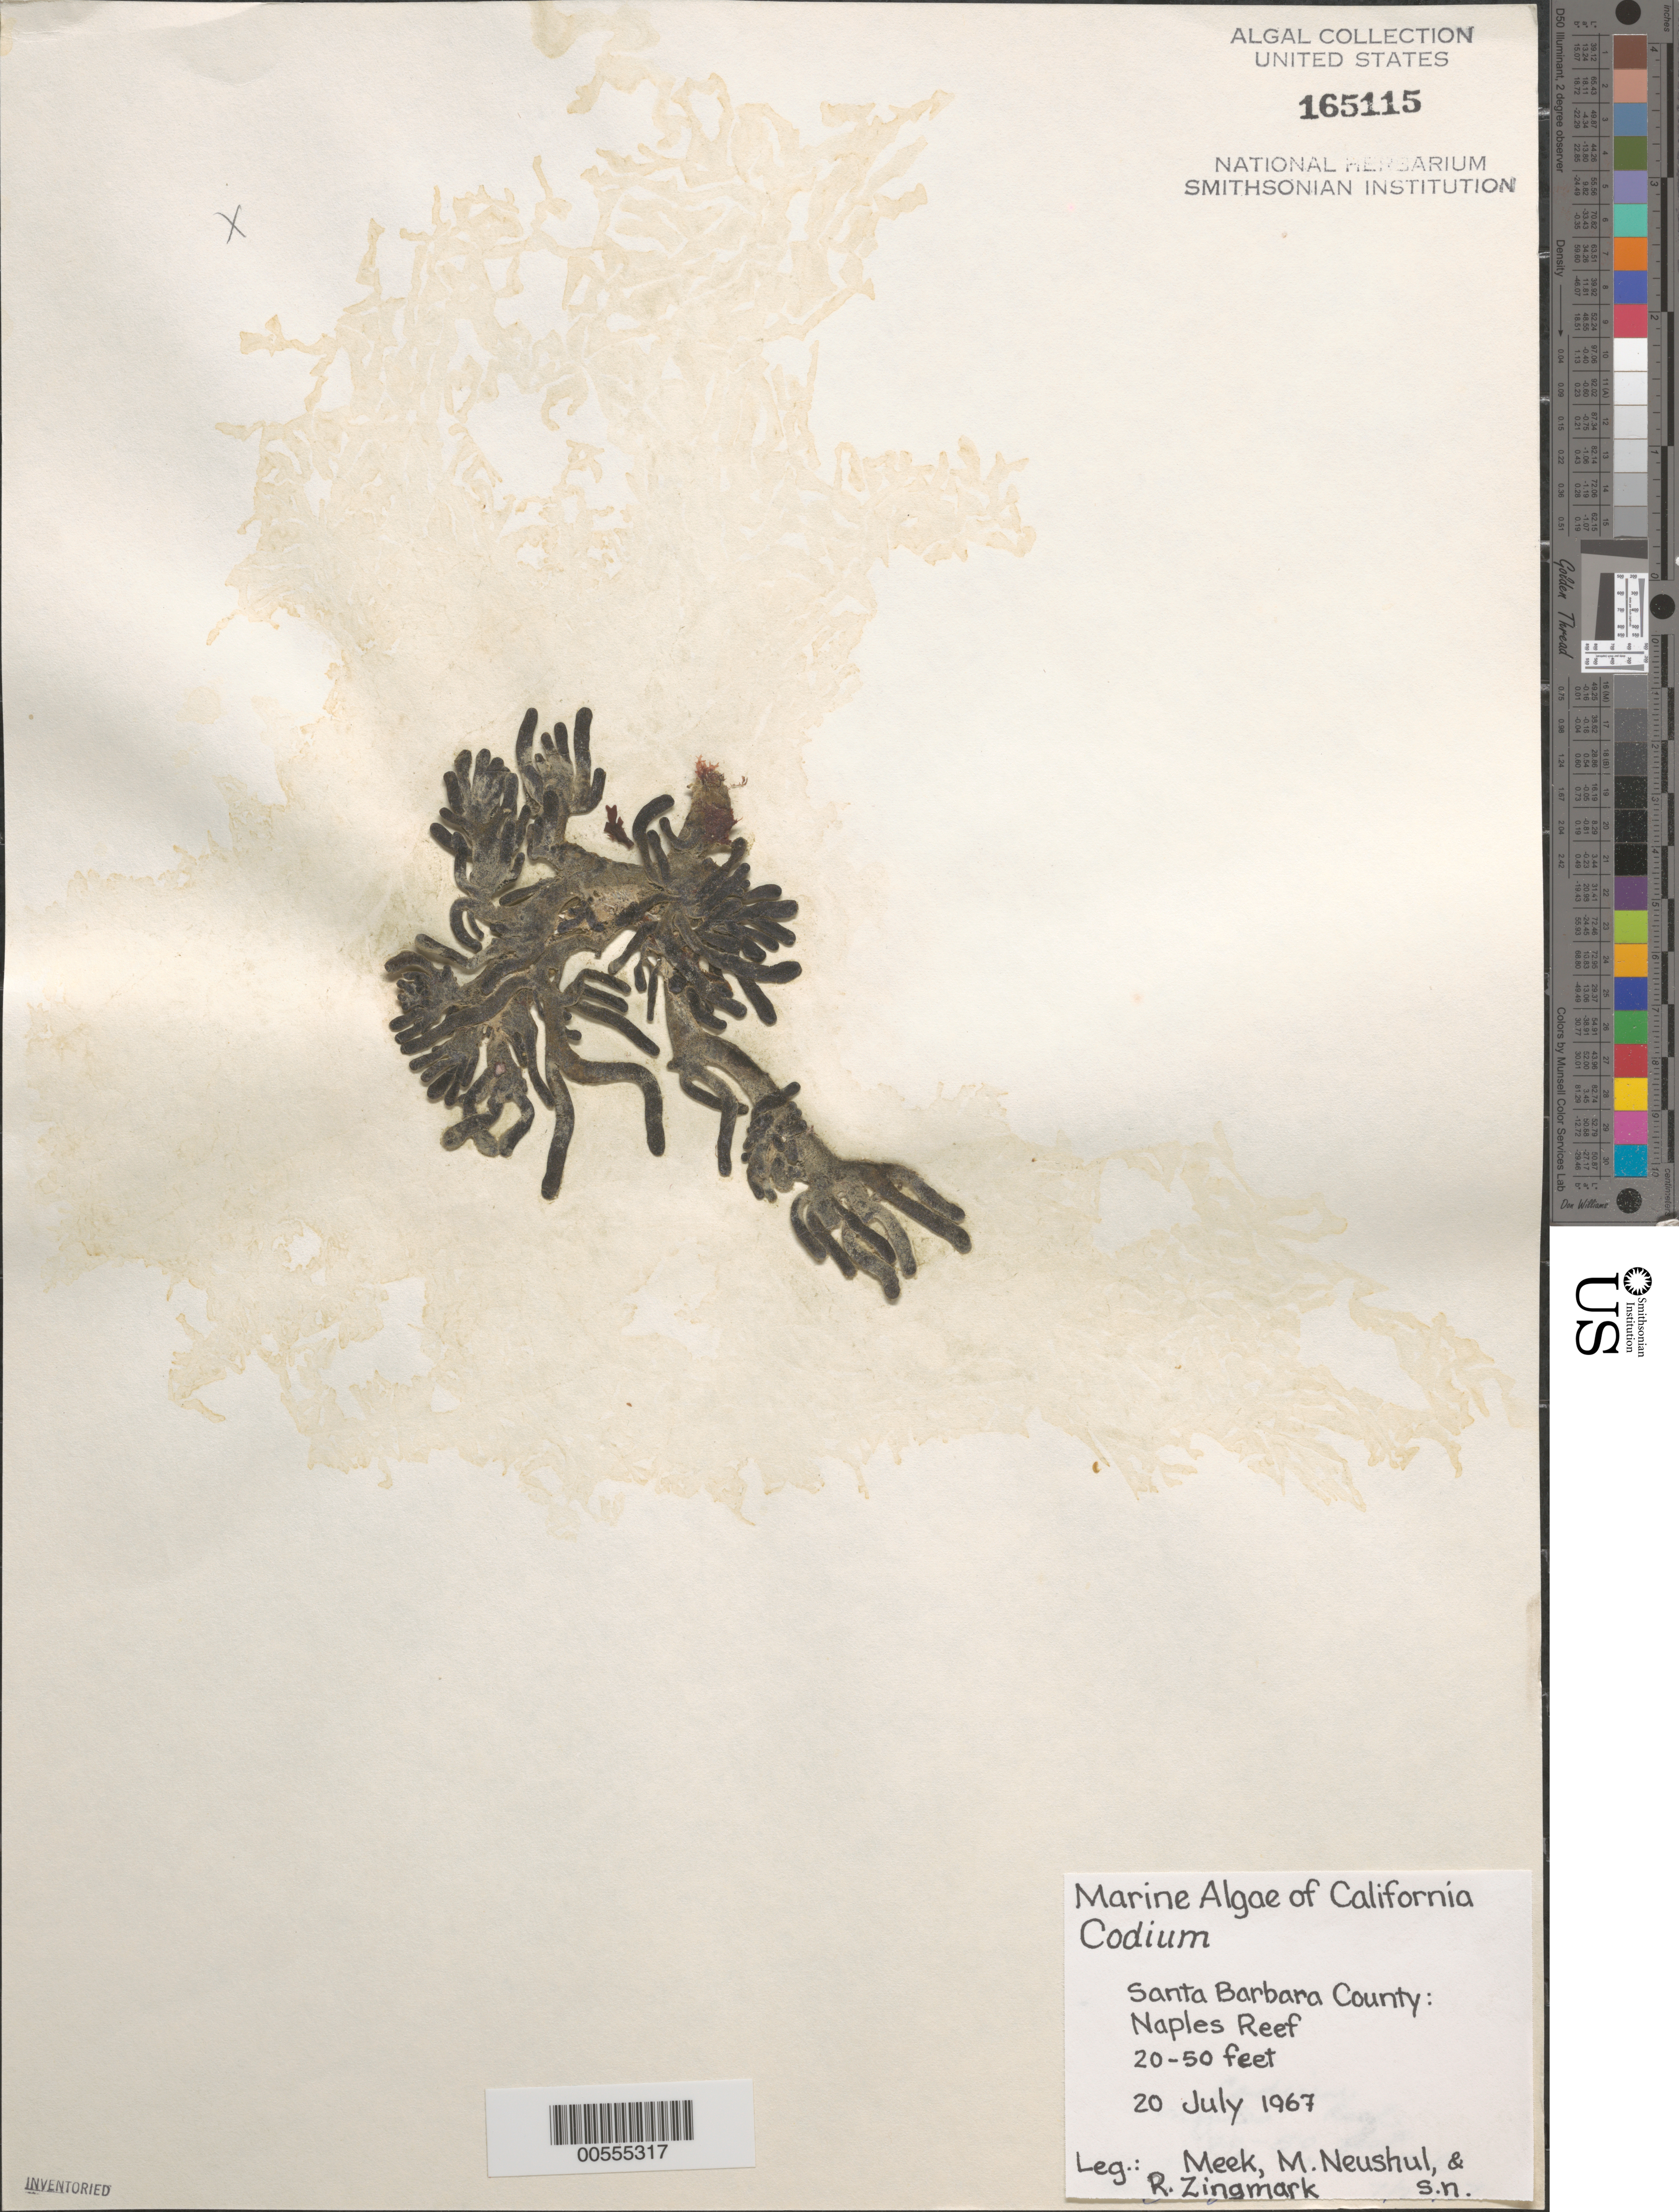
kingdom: Plantae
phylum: Chlorophyta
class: Ulvophyceae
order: Bryopsidales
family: Codiaceae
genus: Codium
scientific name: Codium sp.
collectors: B. Meek, M. Neushul & R. Zingmark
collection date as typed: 20 Jul 1967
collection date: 1967-07-20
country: United States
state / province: California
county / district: Santa Barbara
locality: Naples Reef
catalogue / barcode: US 165115